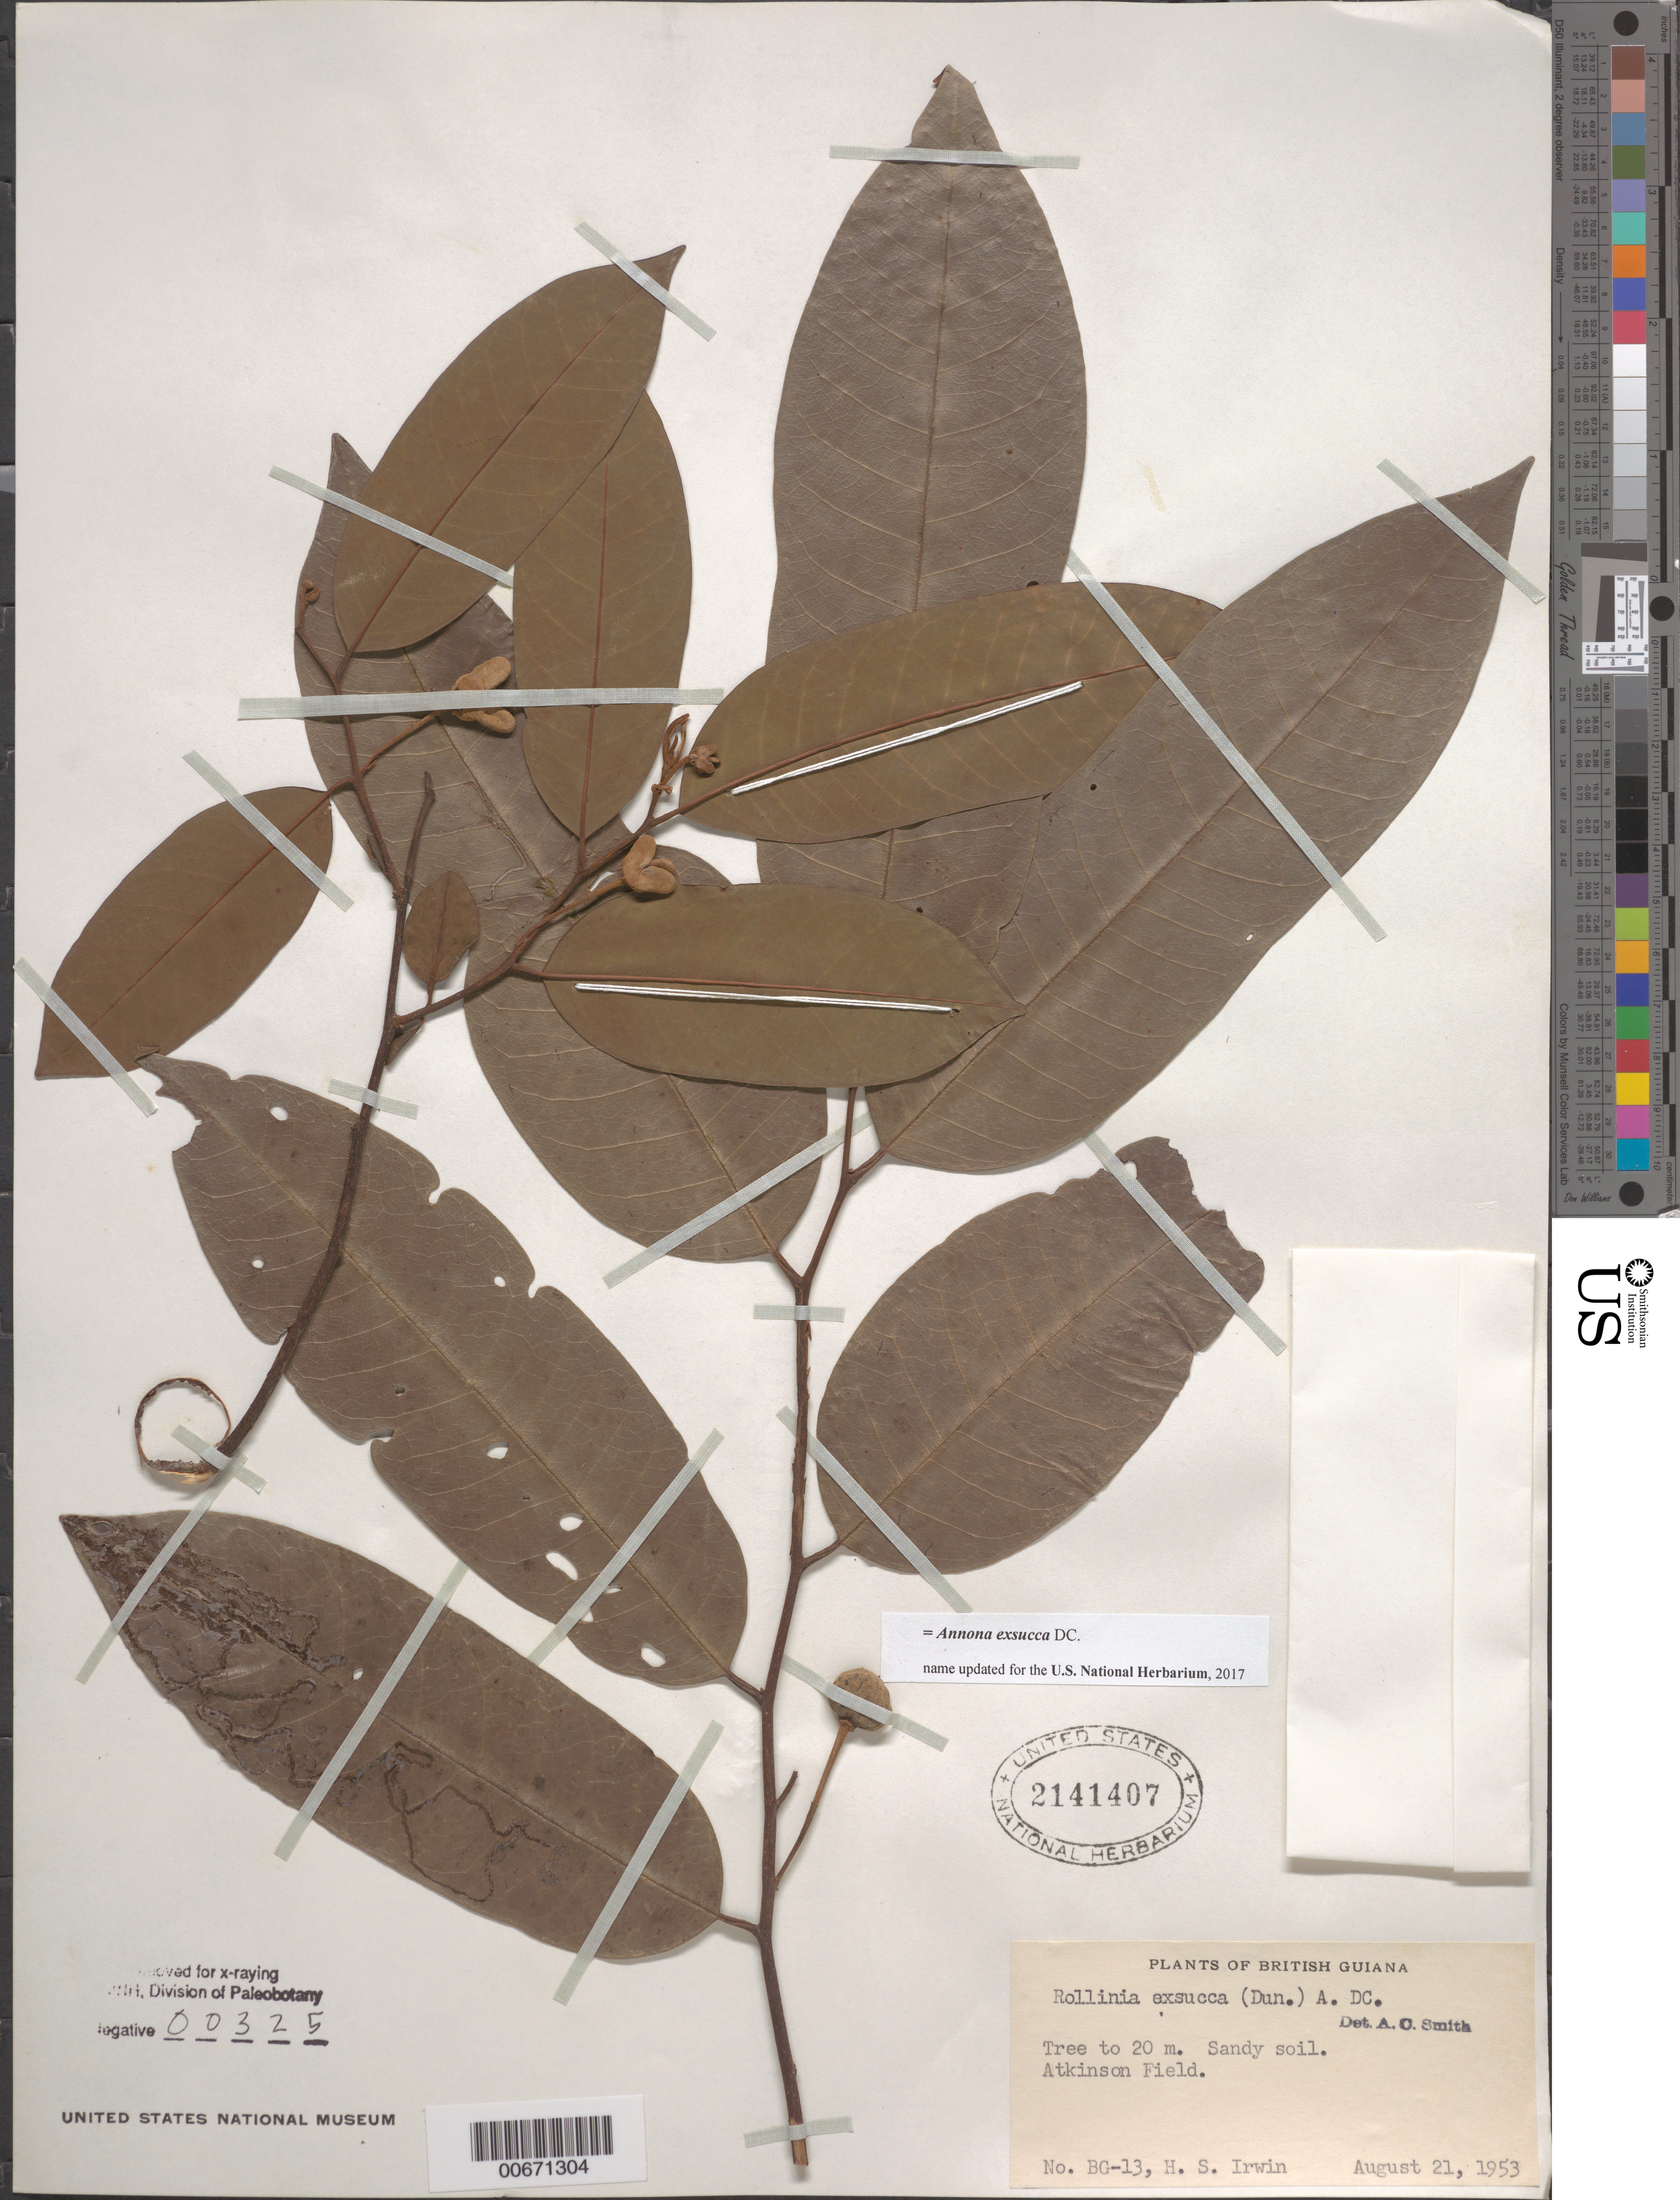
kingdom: Plantae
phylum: Tracheophyta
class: Magnoliopsida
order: Magnoliales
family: Annonaceae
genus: Annona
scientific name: Annona exsucca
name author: DC. ex Dunal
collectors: H. Irwin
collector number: BG 13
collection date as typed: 21-Aug-53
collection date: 1953-08-21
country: Guyana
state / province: Demerara-Mahaica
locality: Atkinson Field, 20 mi. S of Georgetown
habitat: Sandy soil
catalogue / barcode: US 2141407